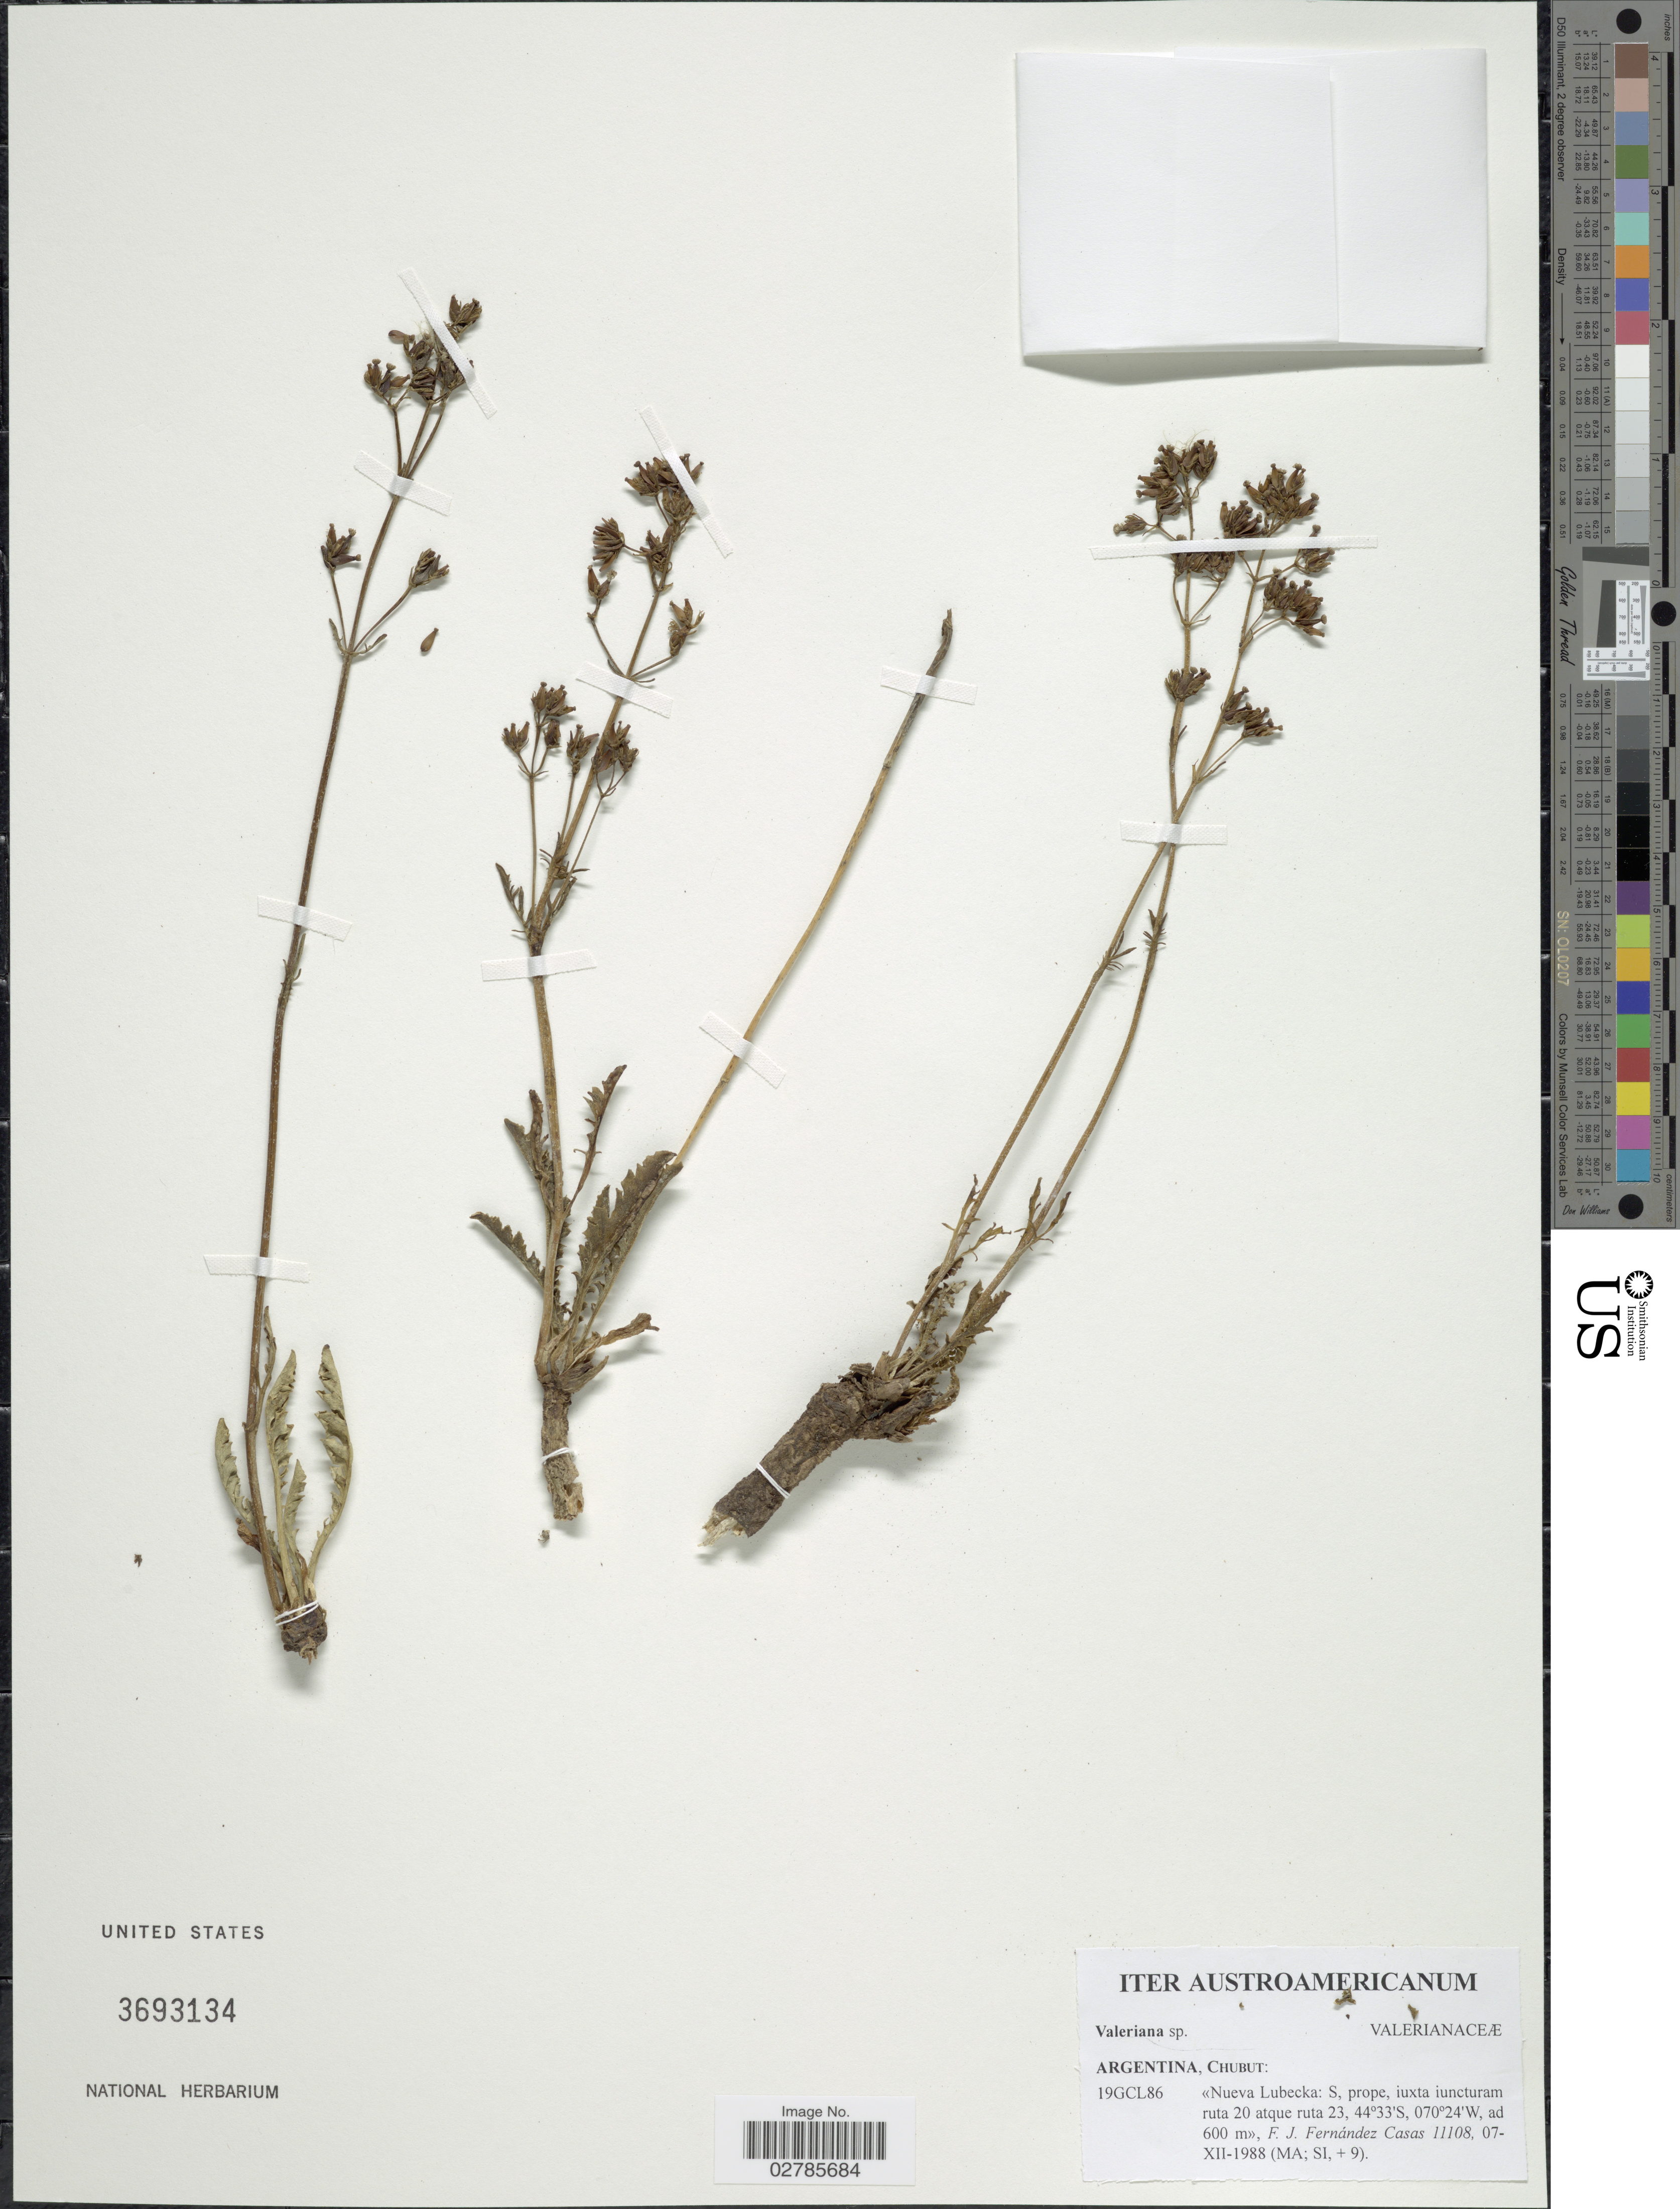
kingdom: Plantae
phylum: Tracheophyta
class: Magnoliopsida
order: Dipsacales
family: Caprifoliaceae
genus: Valeriana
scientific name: Valeriana sp.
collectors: F. Fernández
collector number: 11108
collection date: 1988-12-07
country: Argentina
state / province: Chubut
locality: <<Nueva Lubecka: S, prope, iuxta iuncturam ruta 20 atque ruta 23.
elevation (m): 600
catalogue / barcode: US 3693134